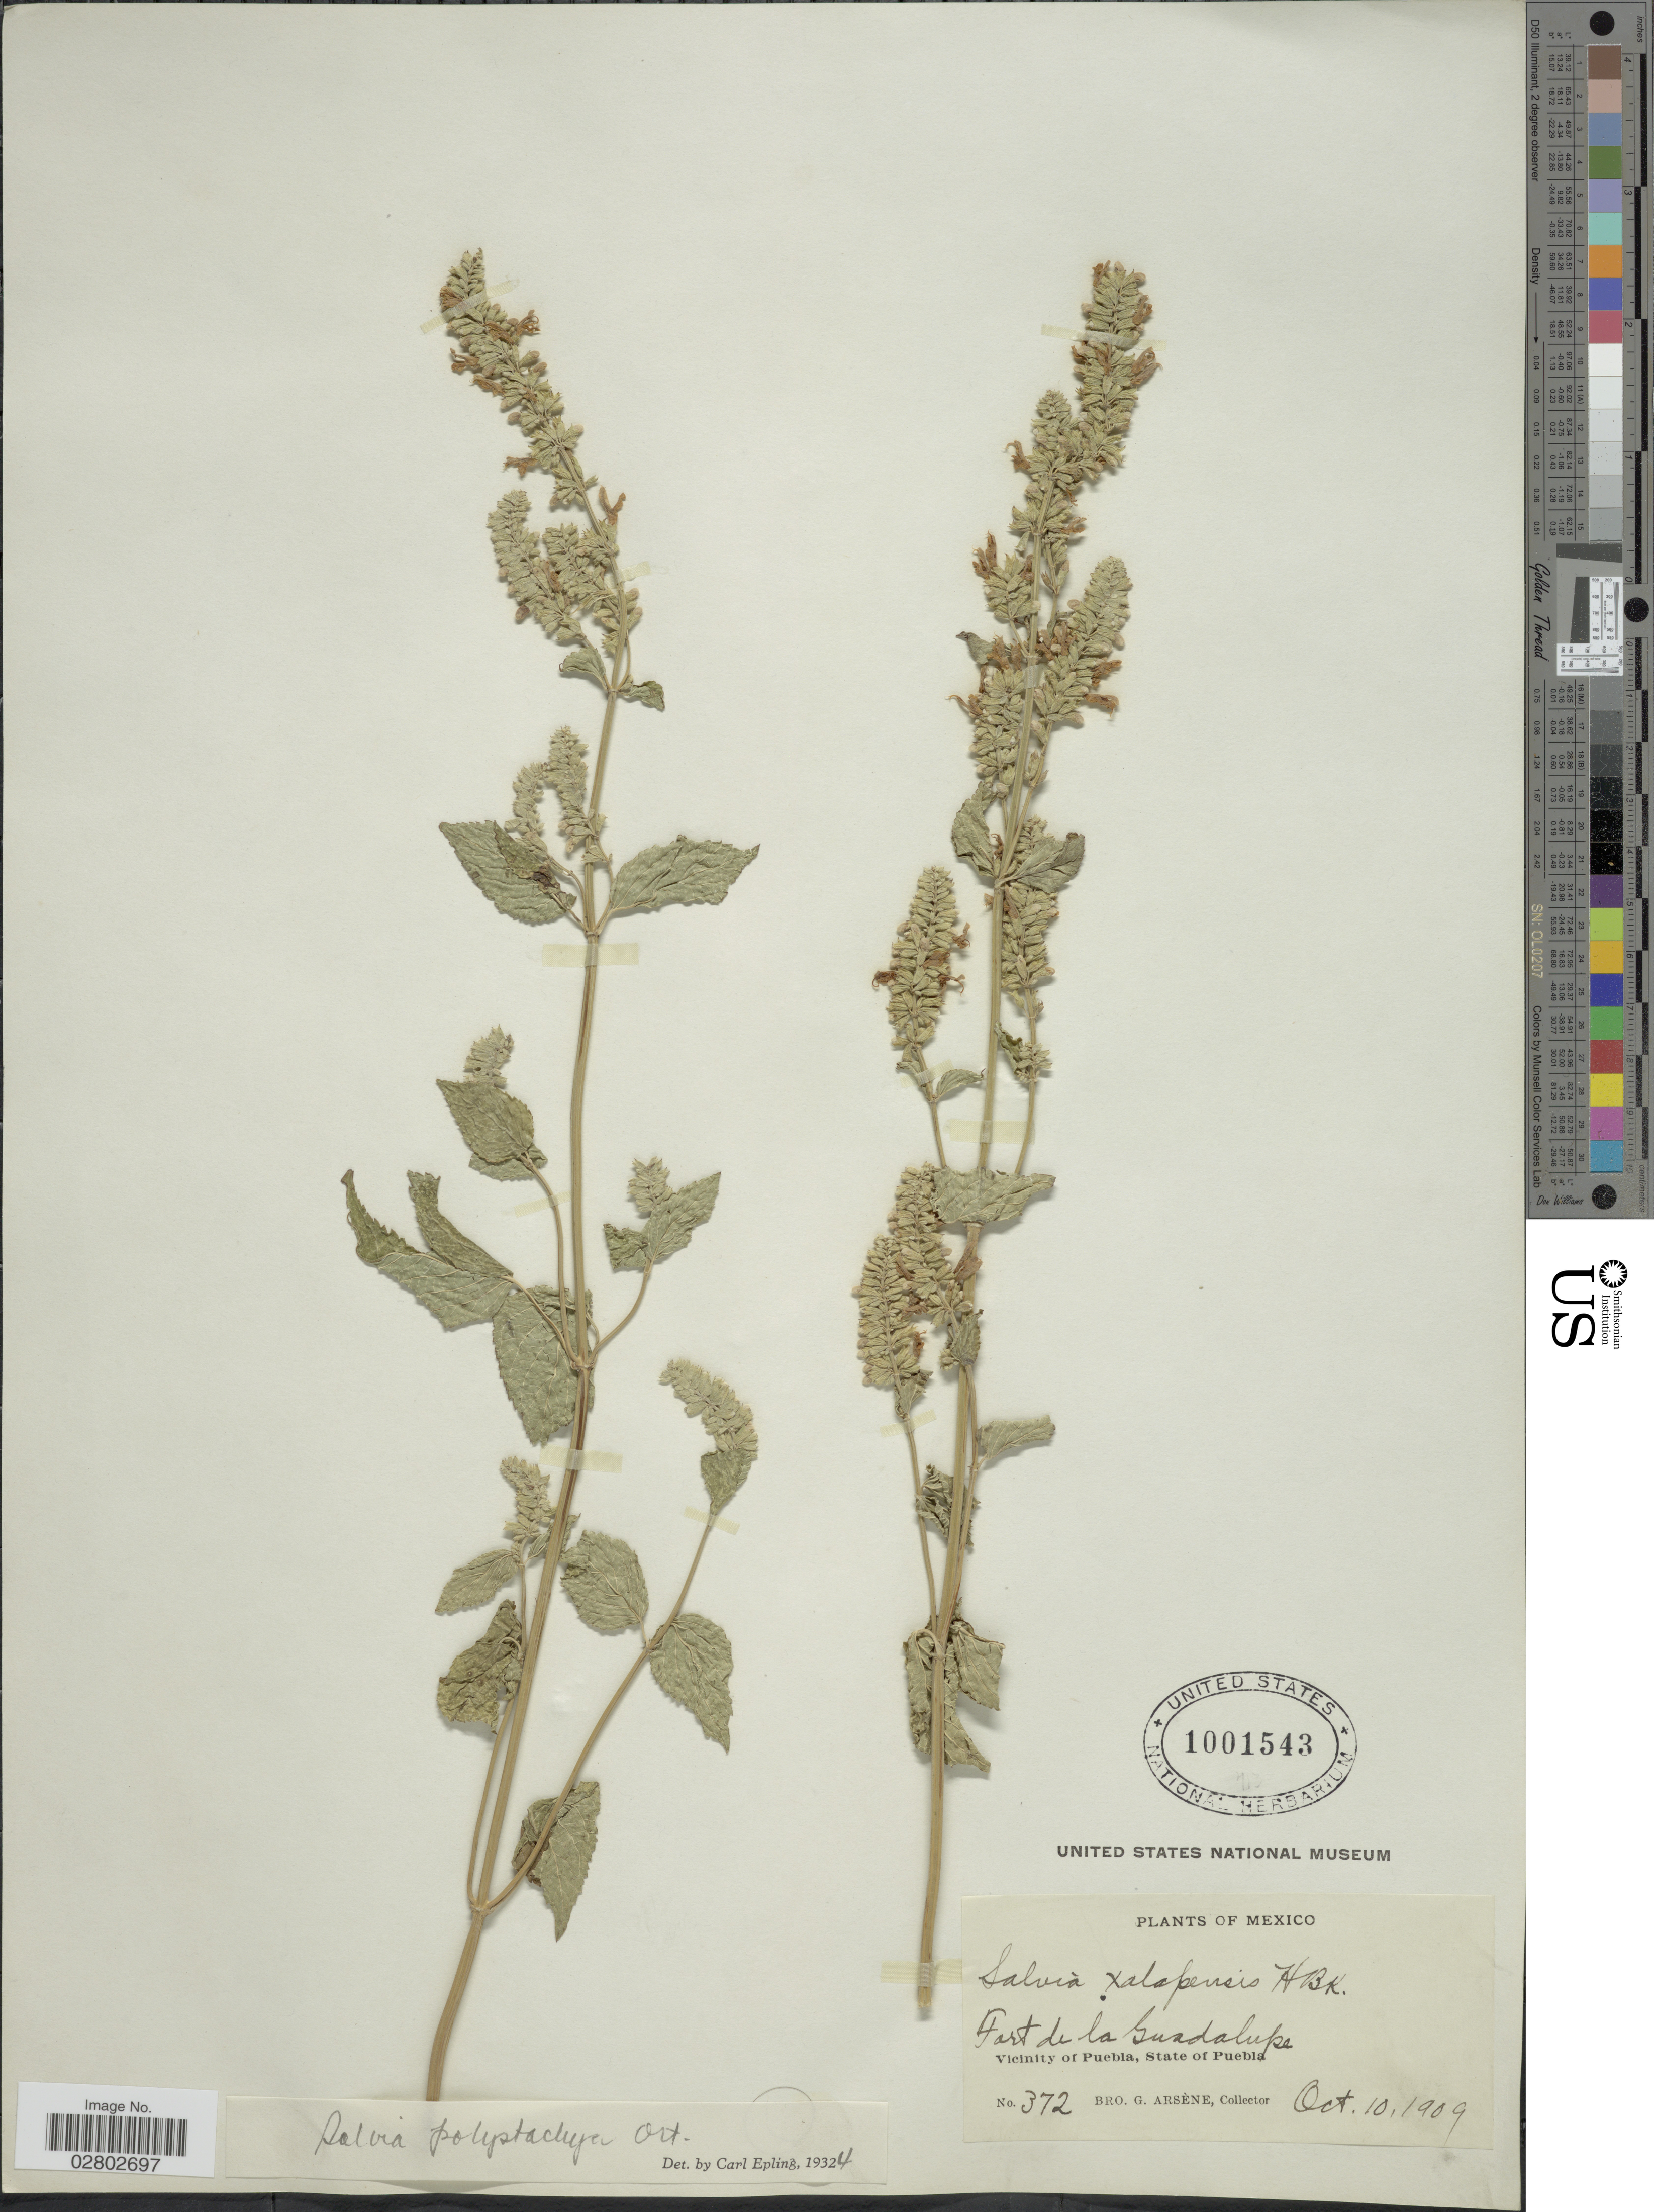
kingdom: Plantae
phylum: Tracheophyta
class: Magnoliopsida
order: Lamiales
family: Lamiaceae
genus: Salvia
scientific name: Salvia polystachya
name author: Cav.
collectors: Bro. G. Arsène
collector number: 372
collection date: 1909-10-10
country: Mexico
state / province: Puebla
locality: Fort de la Guadalupe, Vicinity of Puebla.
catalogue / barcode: US 1001543